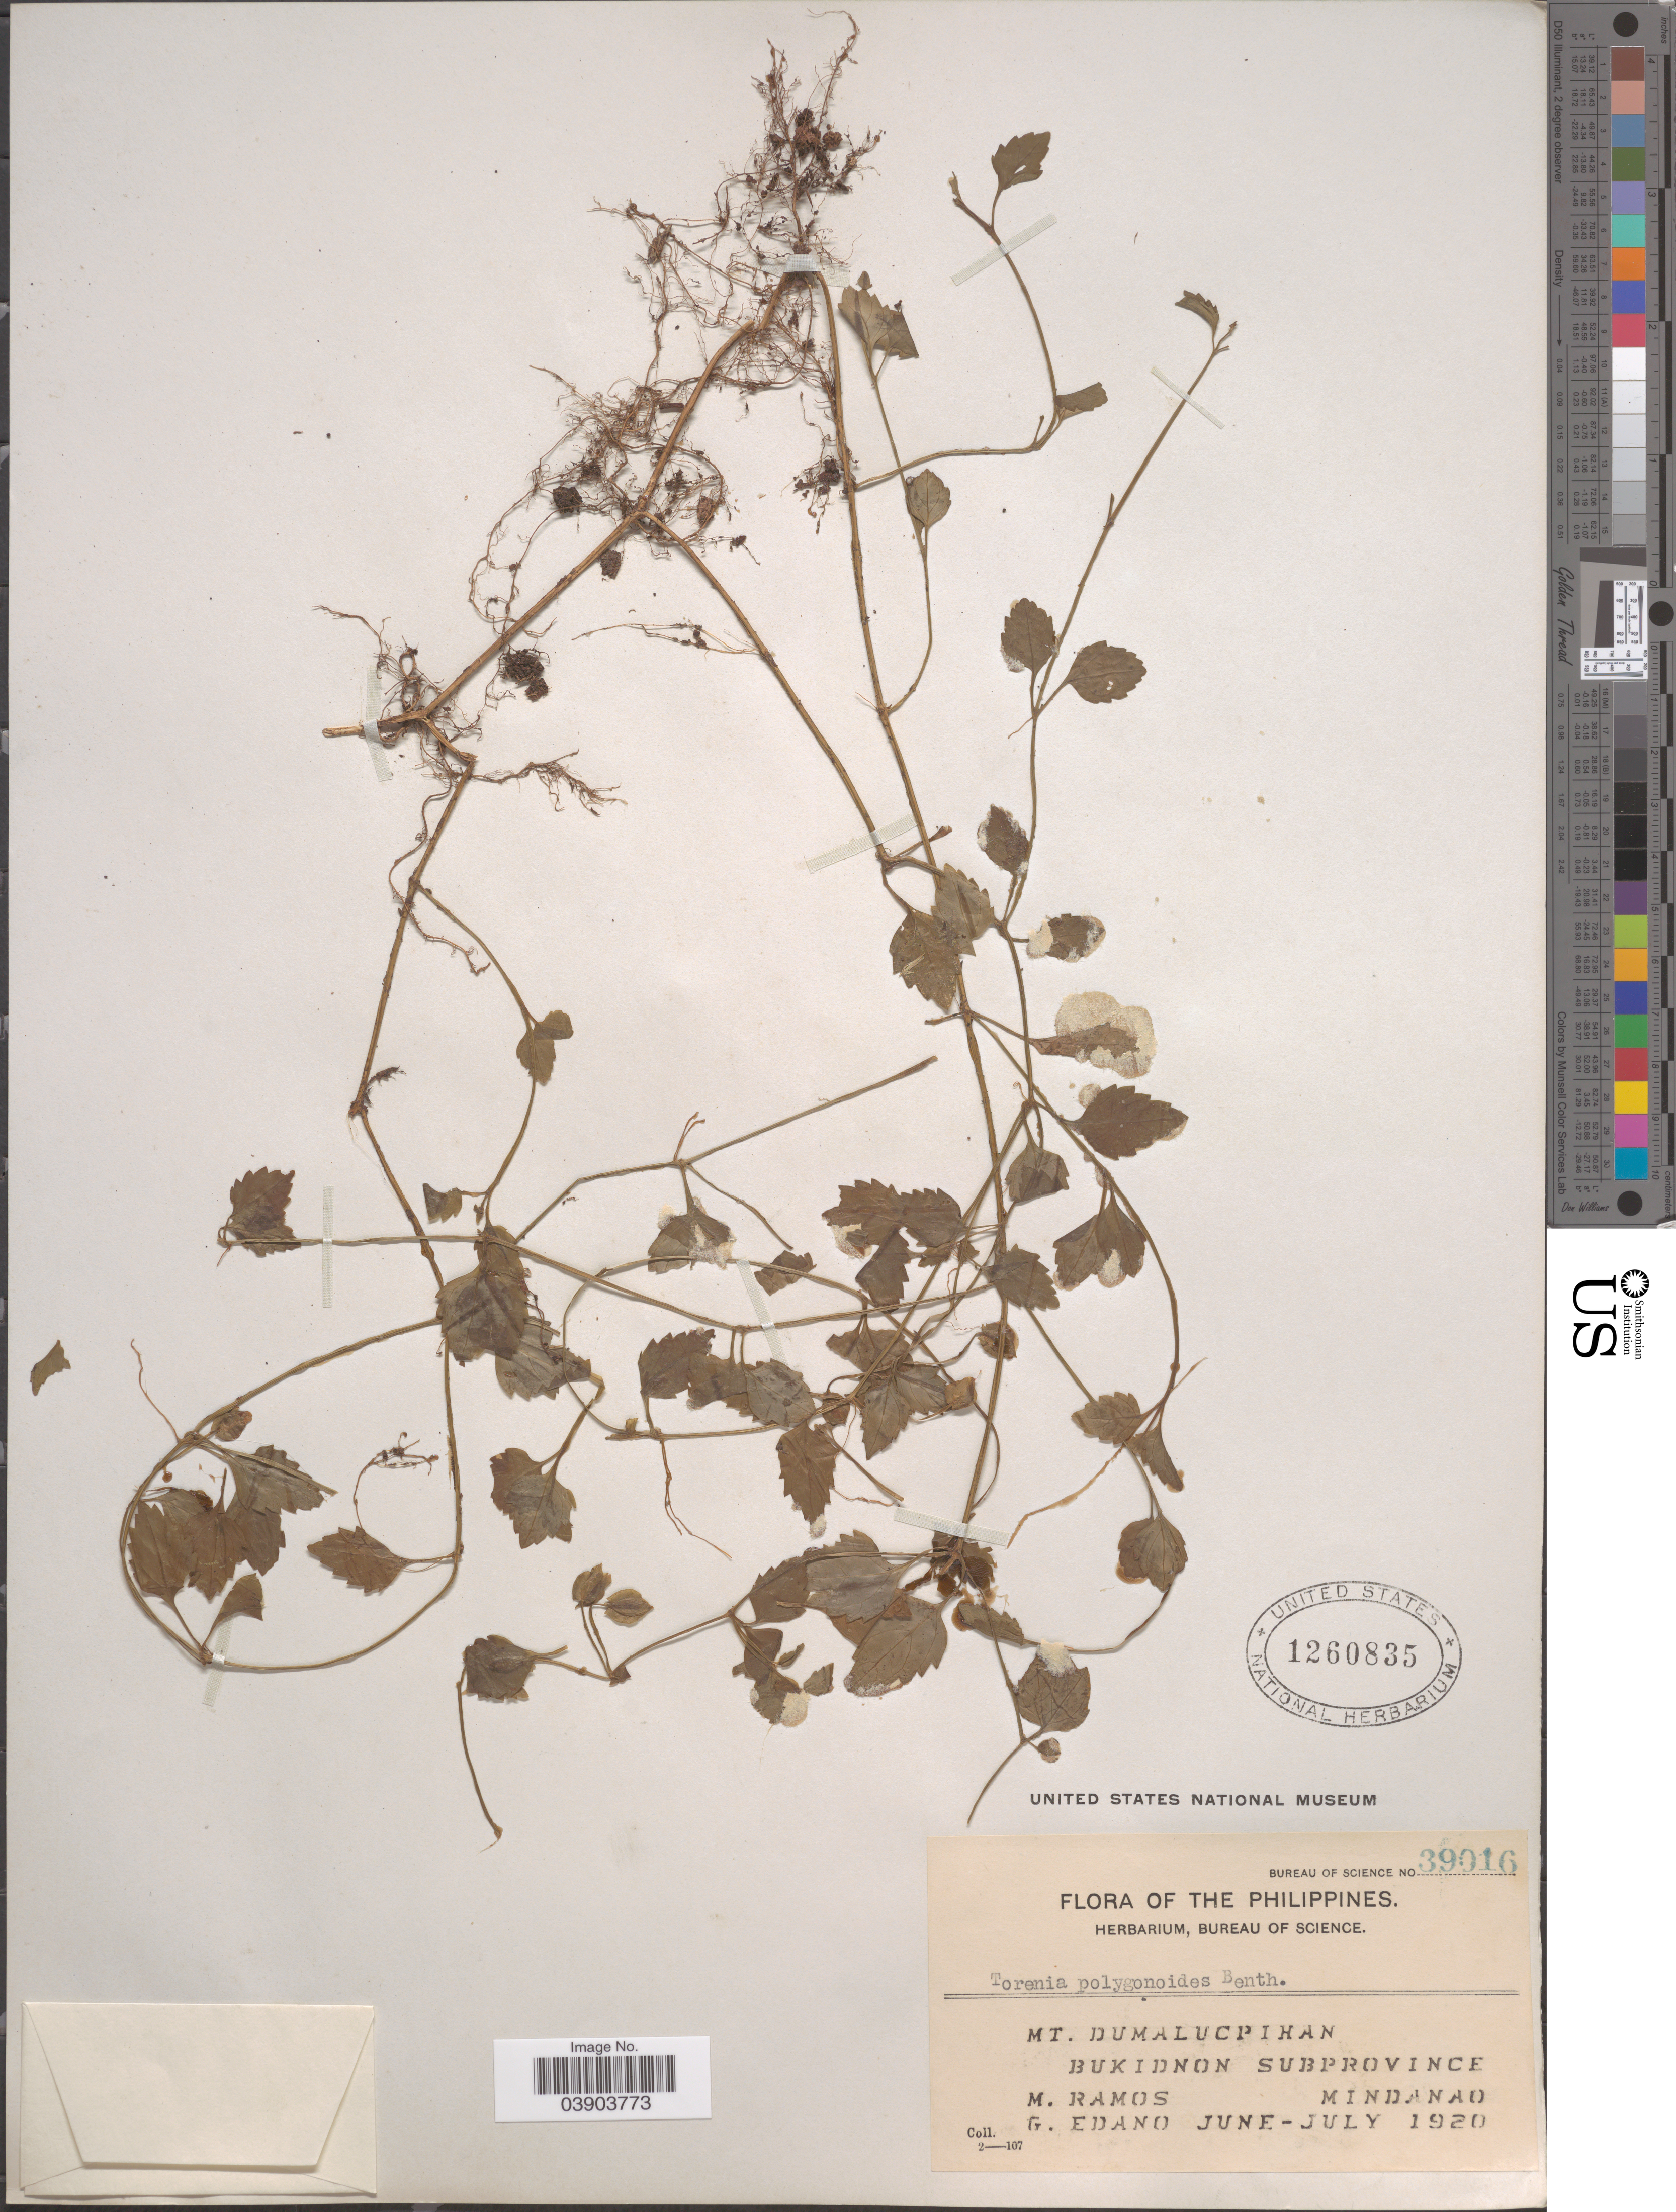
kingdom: Plantae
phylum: Tracheophyta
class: Magnoliopsida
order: Lamiales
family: Linderniaceae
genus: Torenia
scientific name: Torenia polygonoides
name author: Benth.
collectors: M. Ramos & G. Edaño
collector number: Bureau of Science 39016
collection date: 1920-06/1920-07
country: Philippines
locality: Mt. Dumalucpihan. Bukidnon Subprovince. Mindanao.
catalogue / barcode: US 1260835